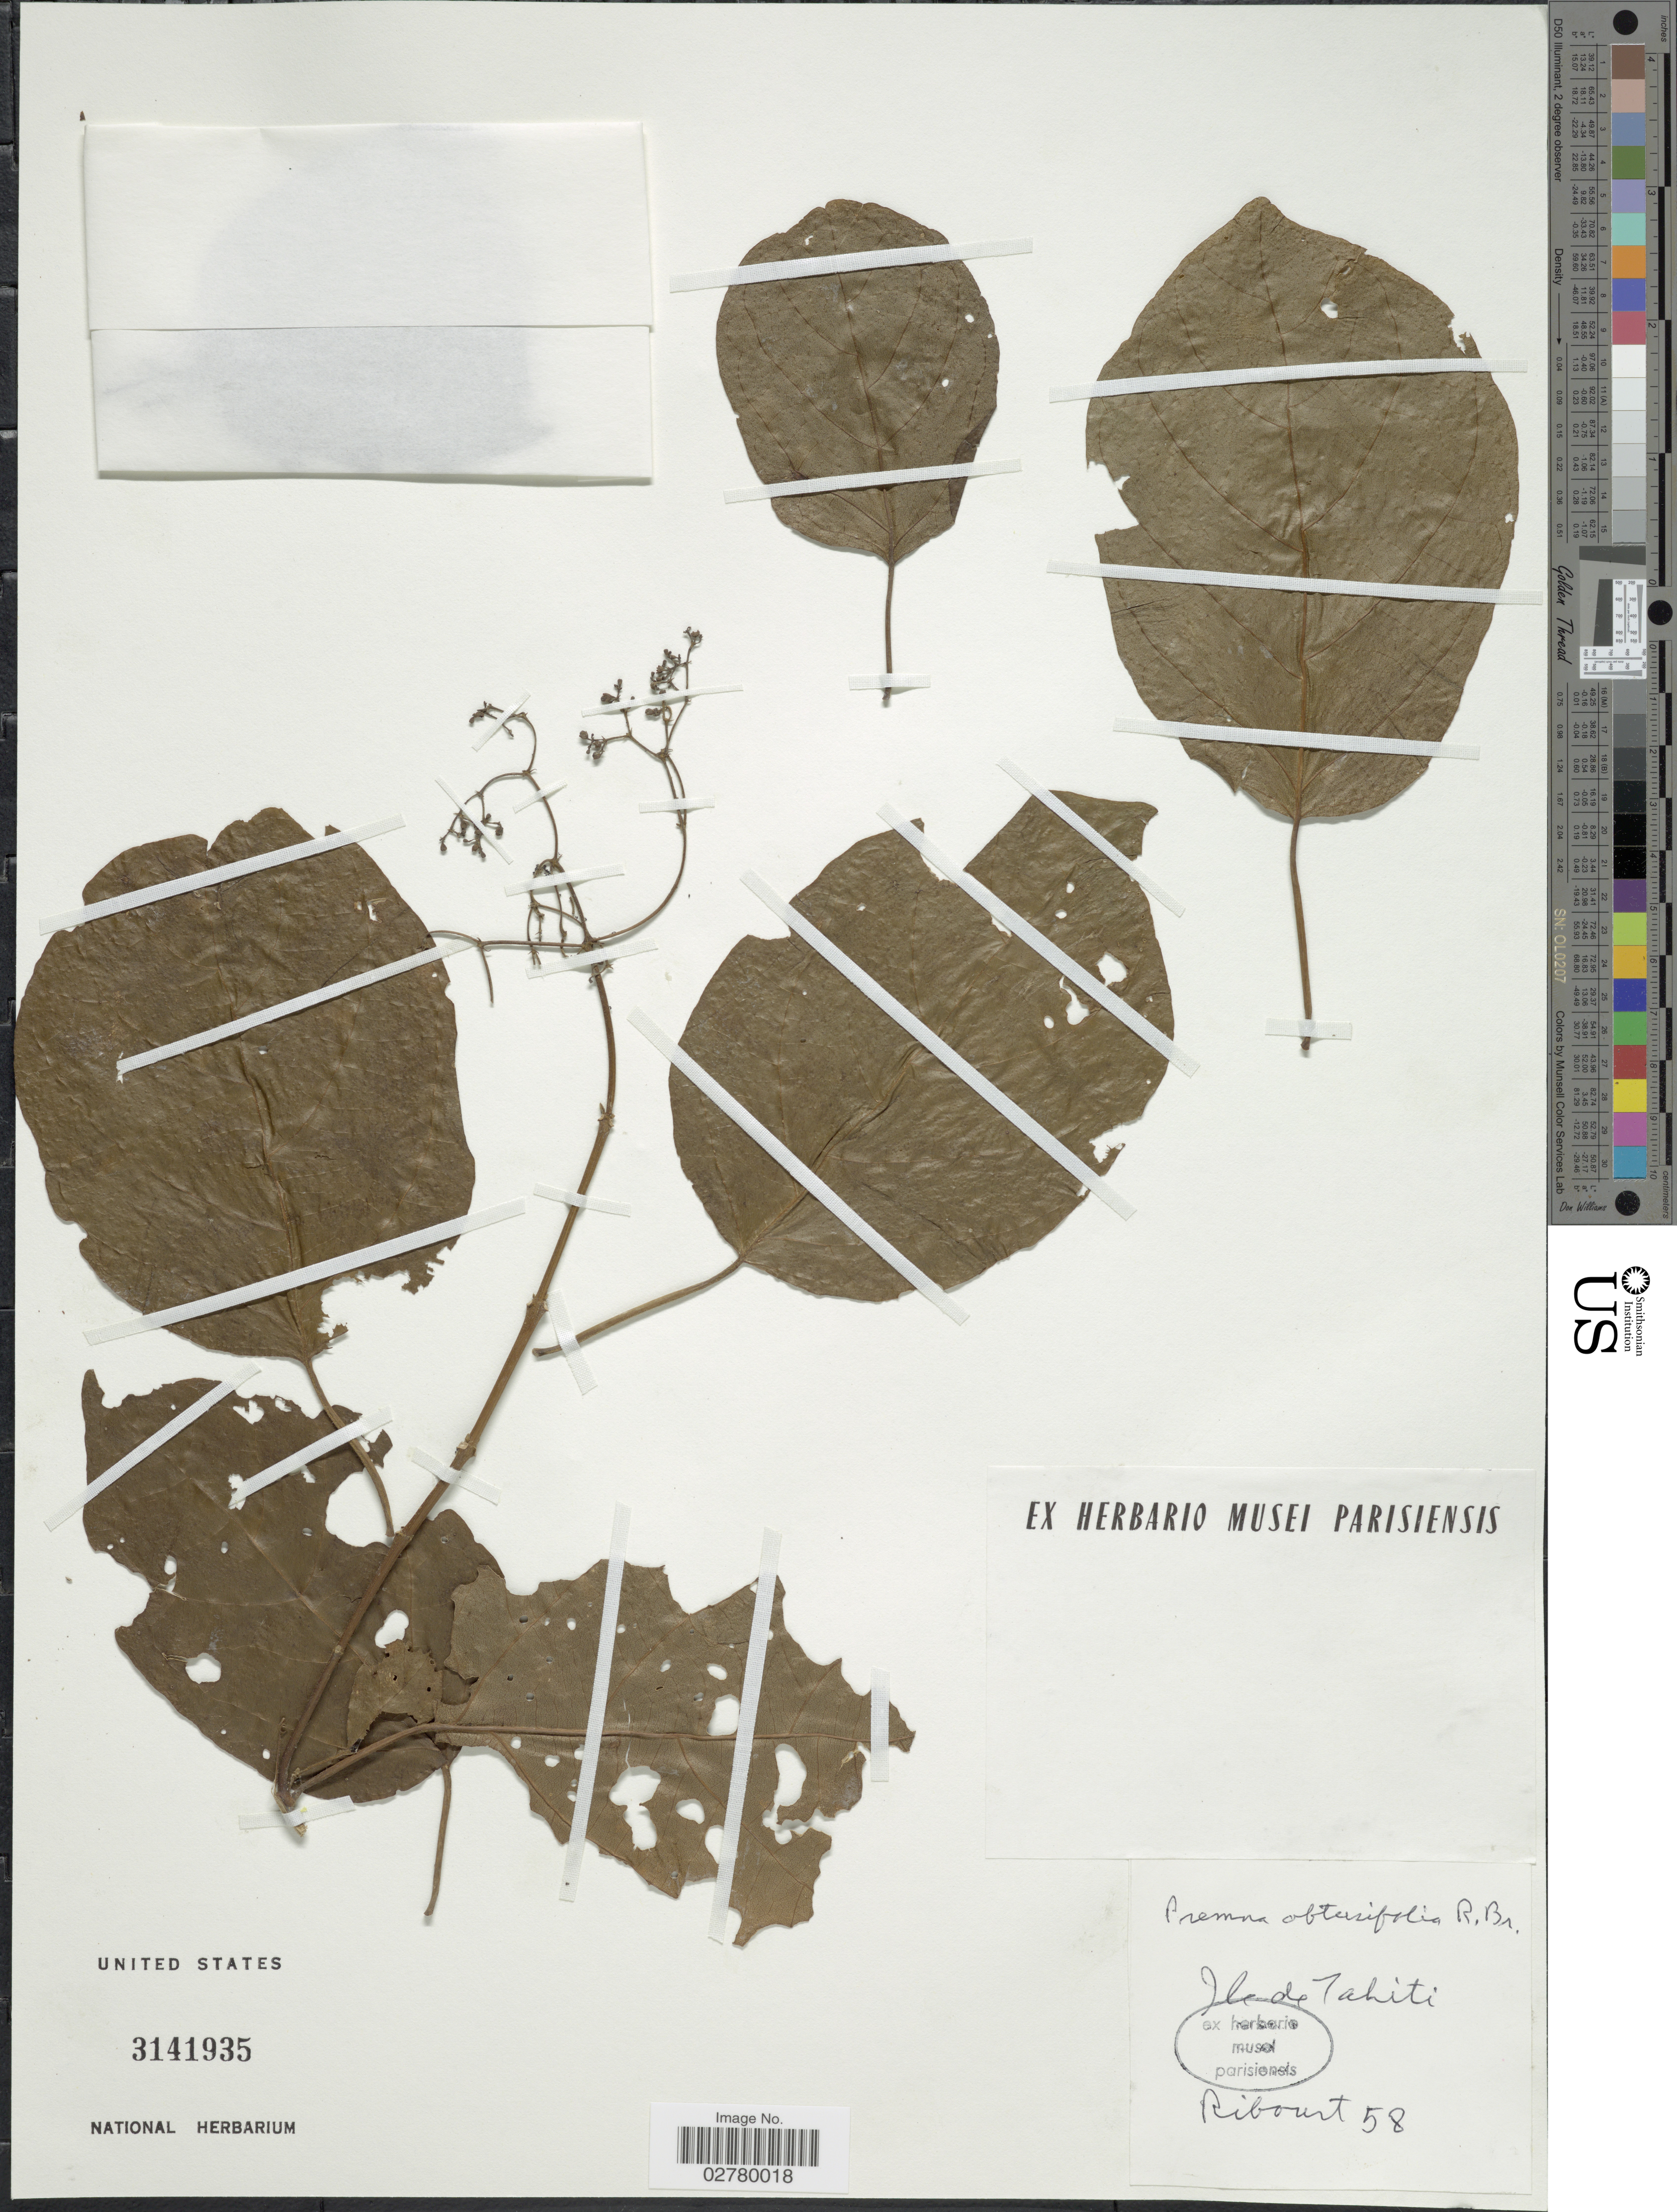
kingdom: Plantae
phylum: Tracheophyta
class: Magnoliopsida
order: Lamiales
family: Lamiaceae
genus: Premna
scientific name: Premna obtusifolia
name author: R. Br.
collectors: -. Ribourt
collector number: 58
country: French Polynesia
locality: Ile de Tahiti.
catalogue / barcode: US 3141935